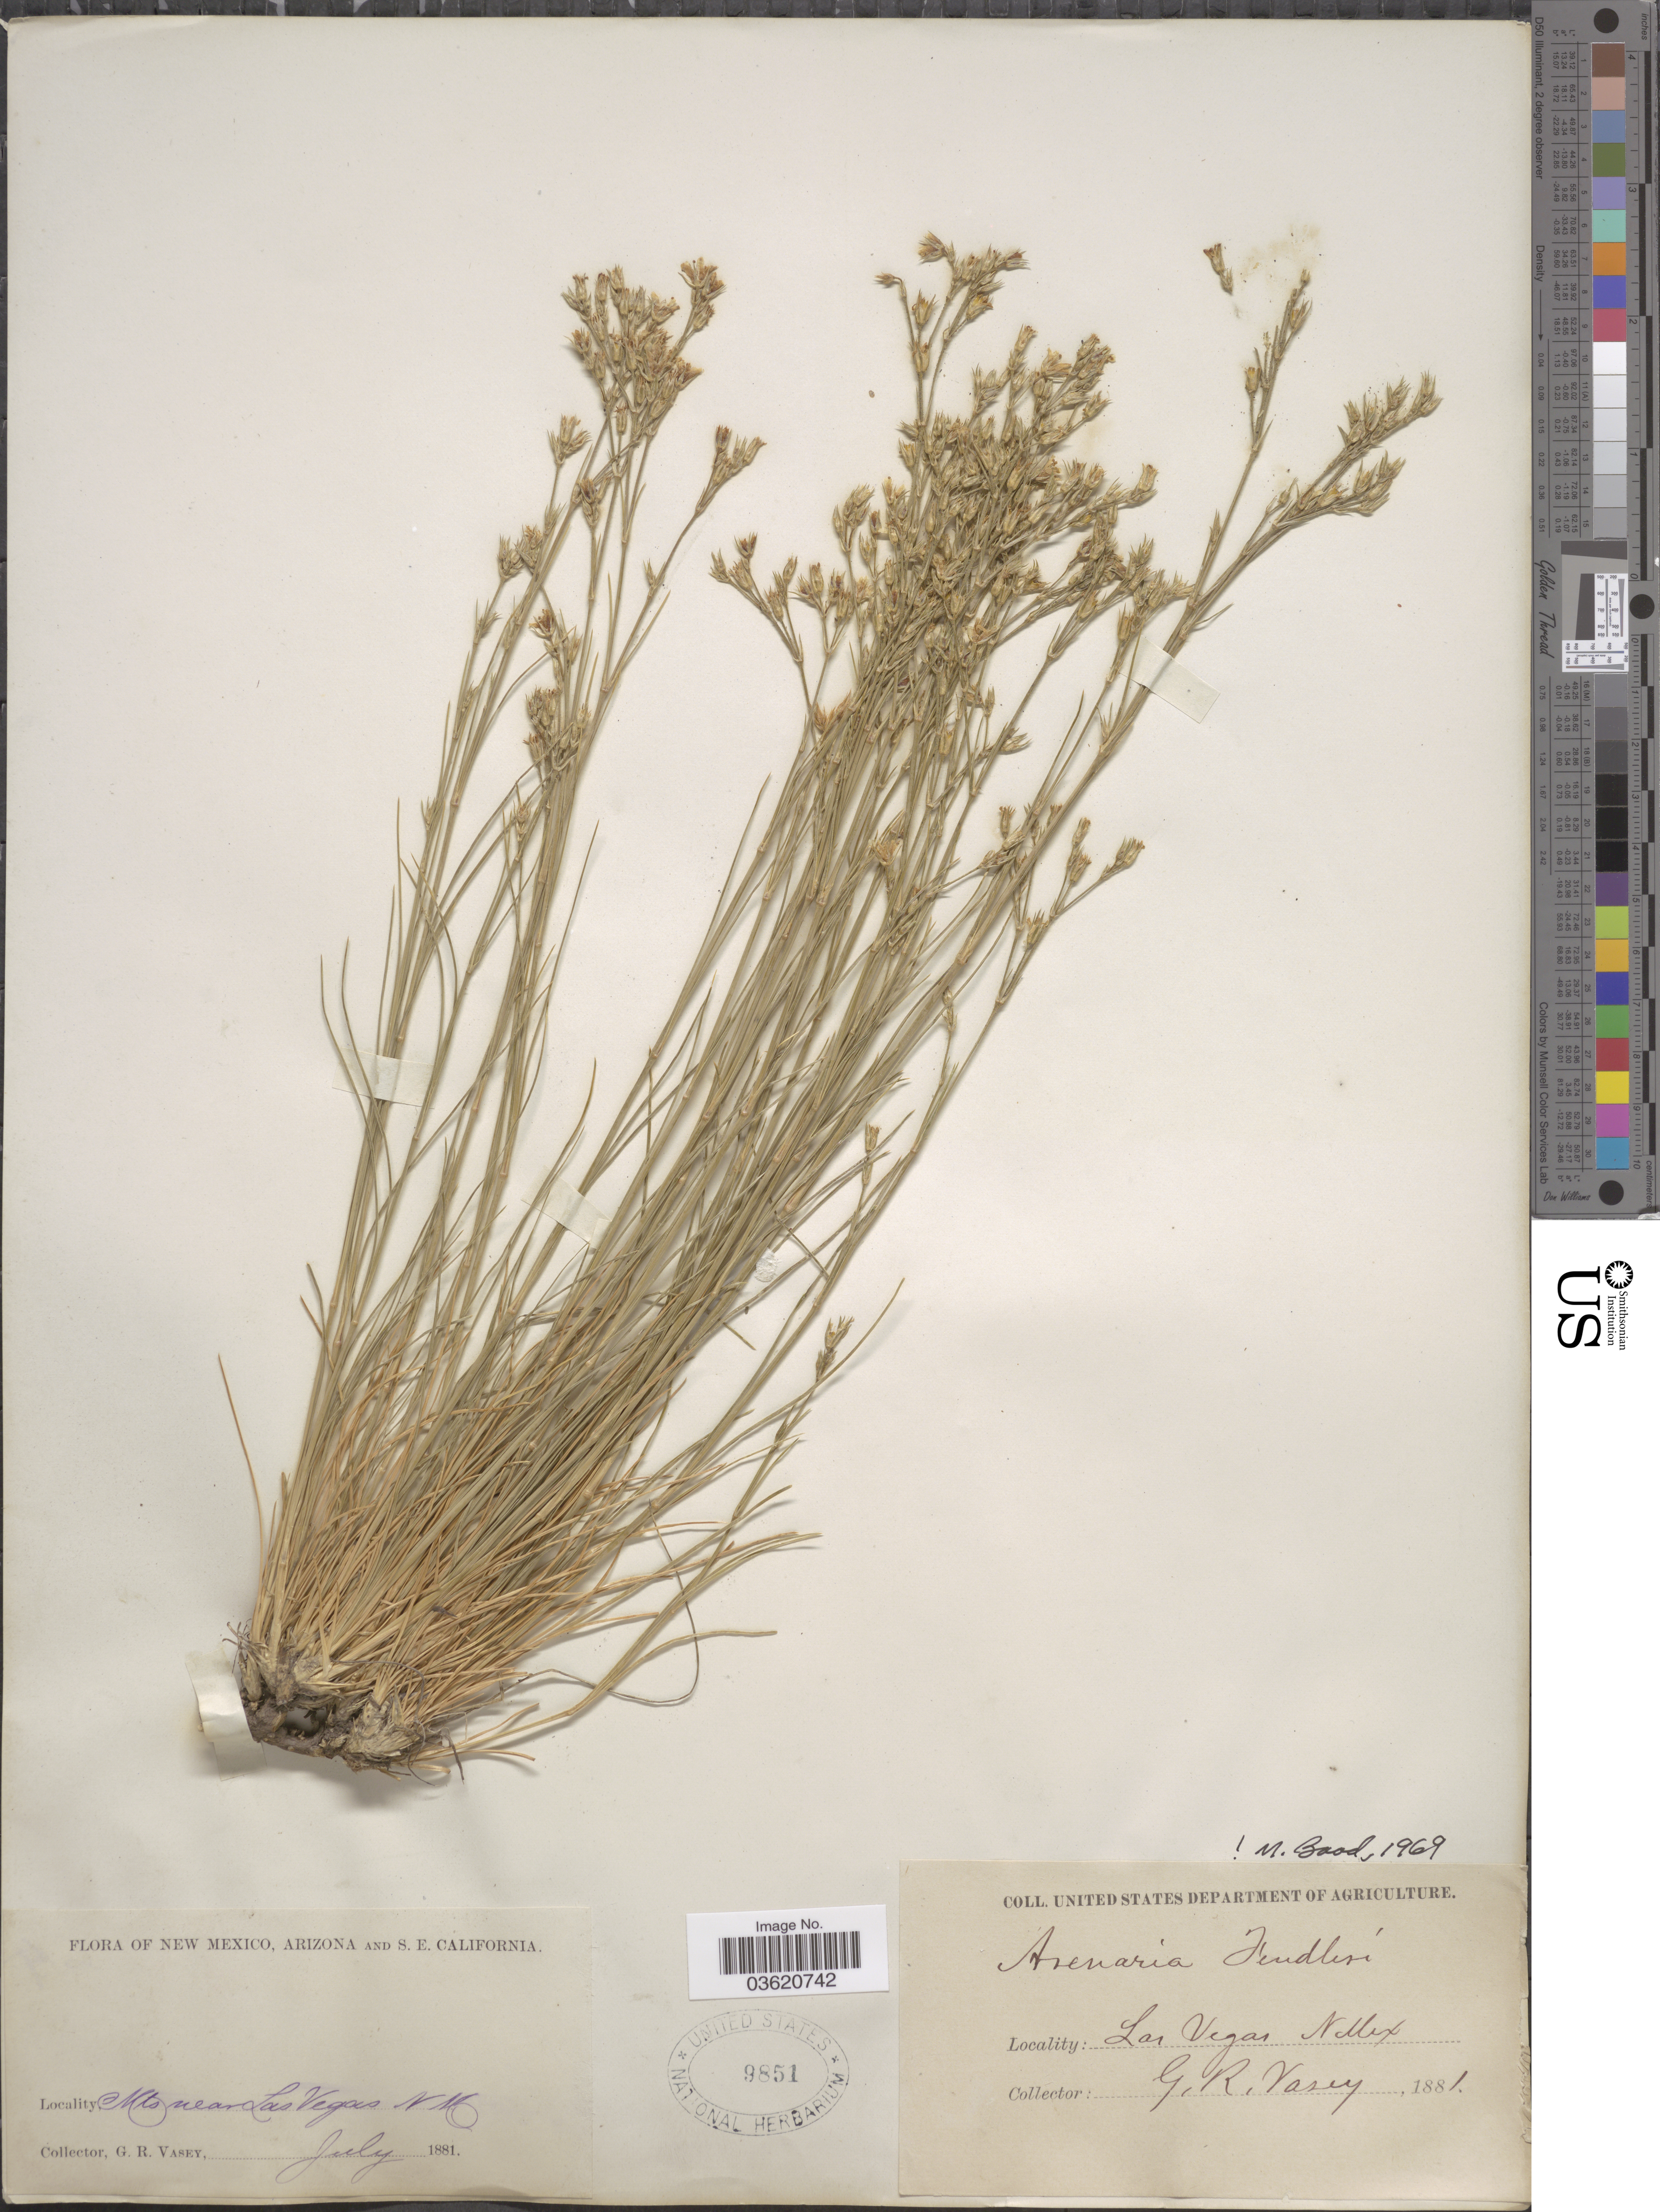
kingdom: Plantae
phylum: Tracheophyta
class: Magnoliopsida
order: Caryophyllales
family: Caryophyllaceae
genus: Eremogone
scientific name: Eremogone fendleri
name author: (A. Gray) Ikonn.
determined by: U.S. National Herbarium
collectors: G. R. Vasey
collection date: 1881-07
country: United States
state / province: New Mexico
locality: Mts near Las Vegas.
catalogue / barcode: US 9851